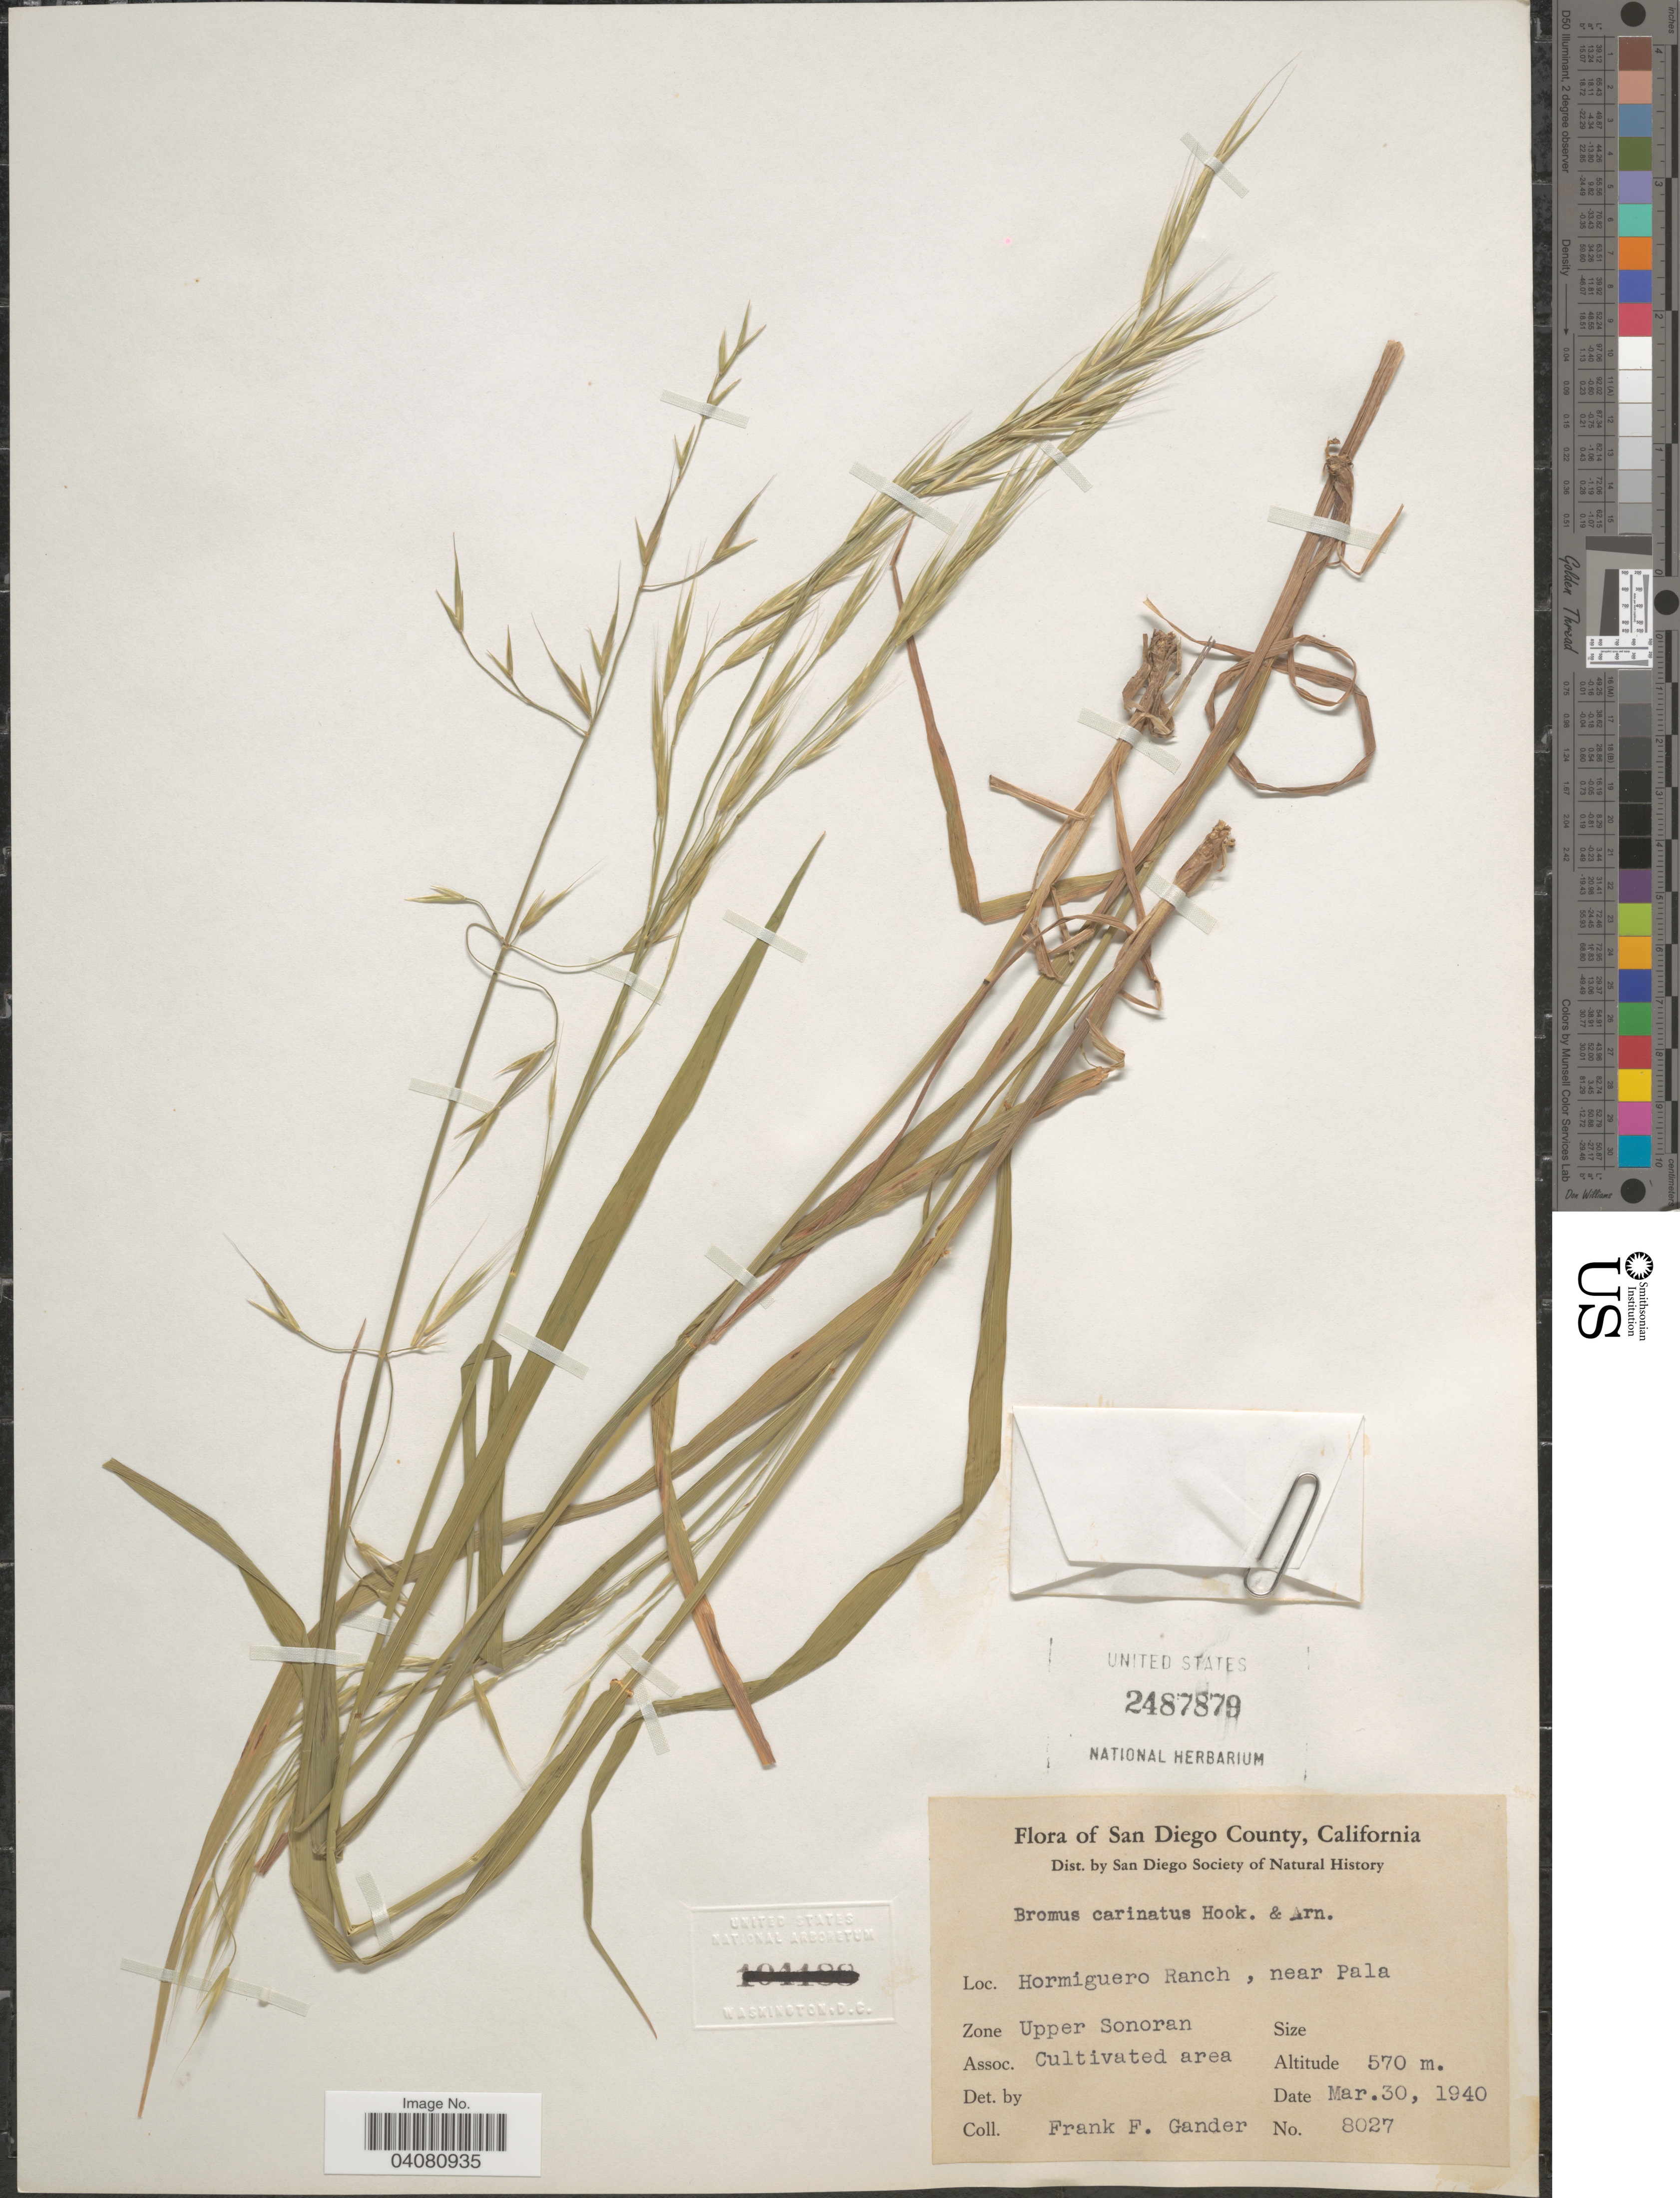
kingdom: Plantae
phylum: Tracheophyta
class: Liliopsida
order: Poales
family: Poaceae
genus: Bromus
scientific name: Bromus carinatus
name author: Hook. & Arn.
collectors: F. Gander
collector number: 8027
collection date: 1940-03-30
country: United States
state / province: California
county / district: San Diego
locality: San Diego County, Hormiguero Ranch, near Pala. Zone Upper Sonoran.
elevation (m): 570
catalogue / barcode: US 2487879